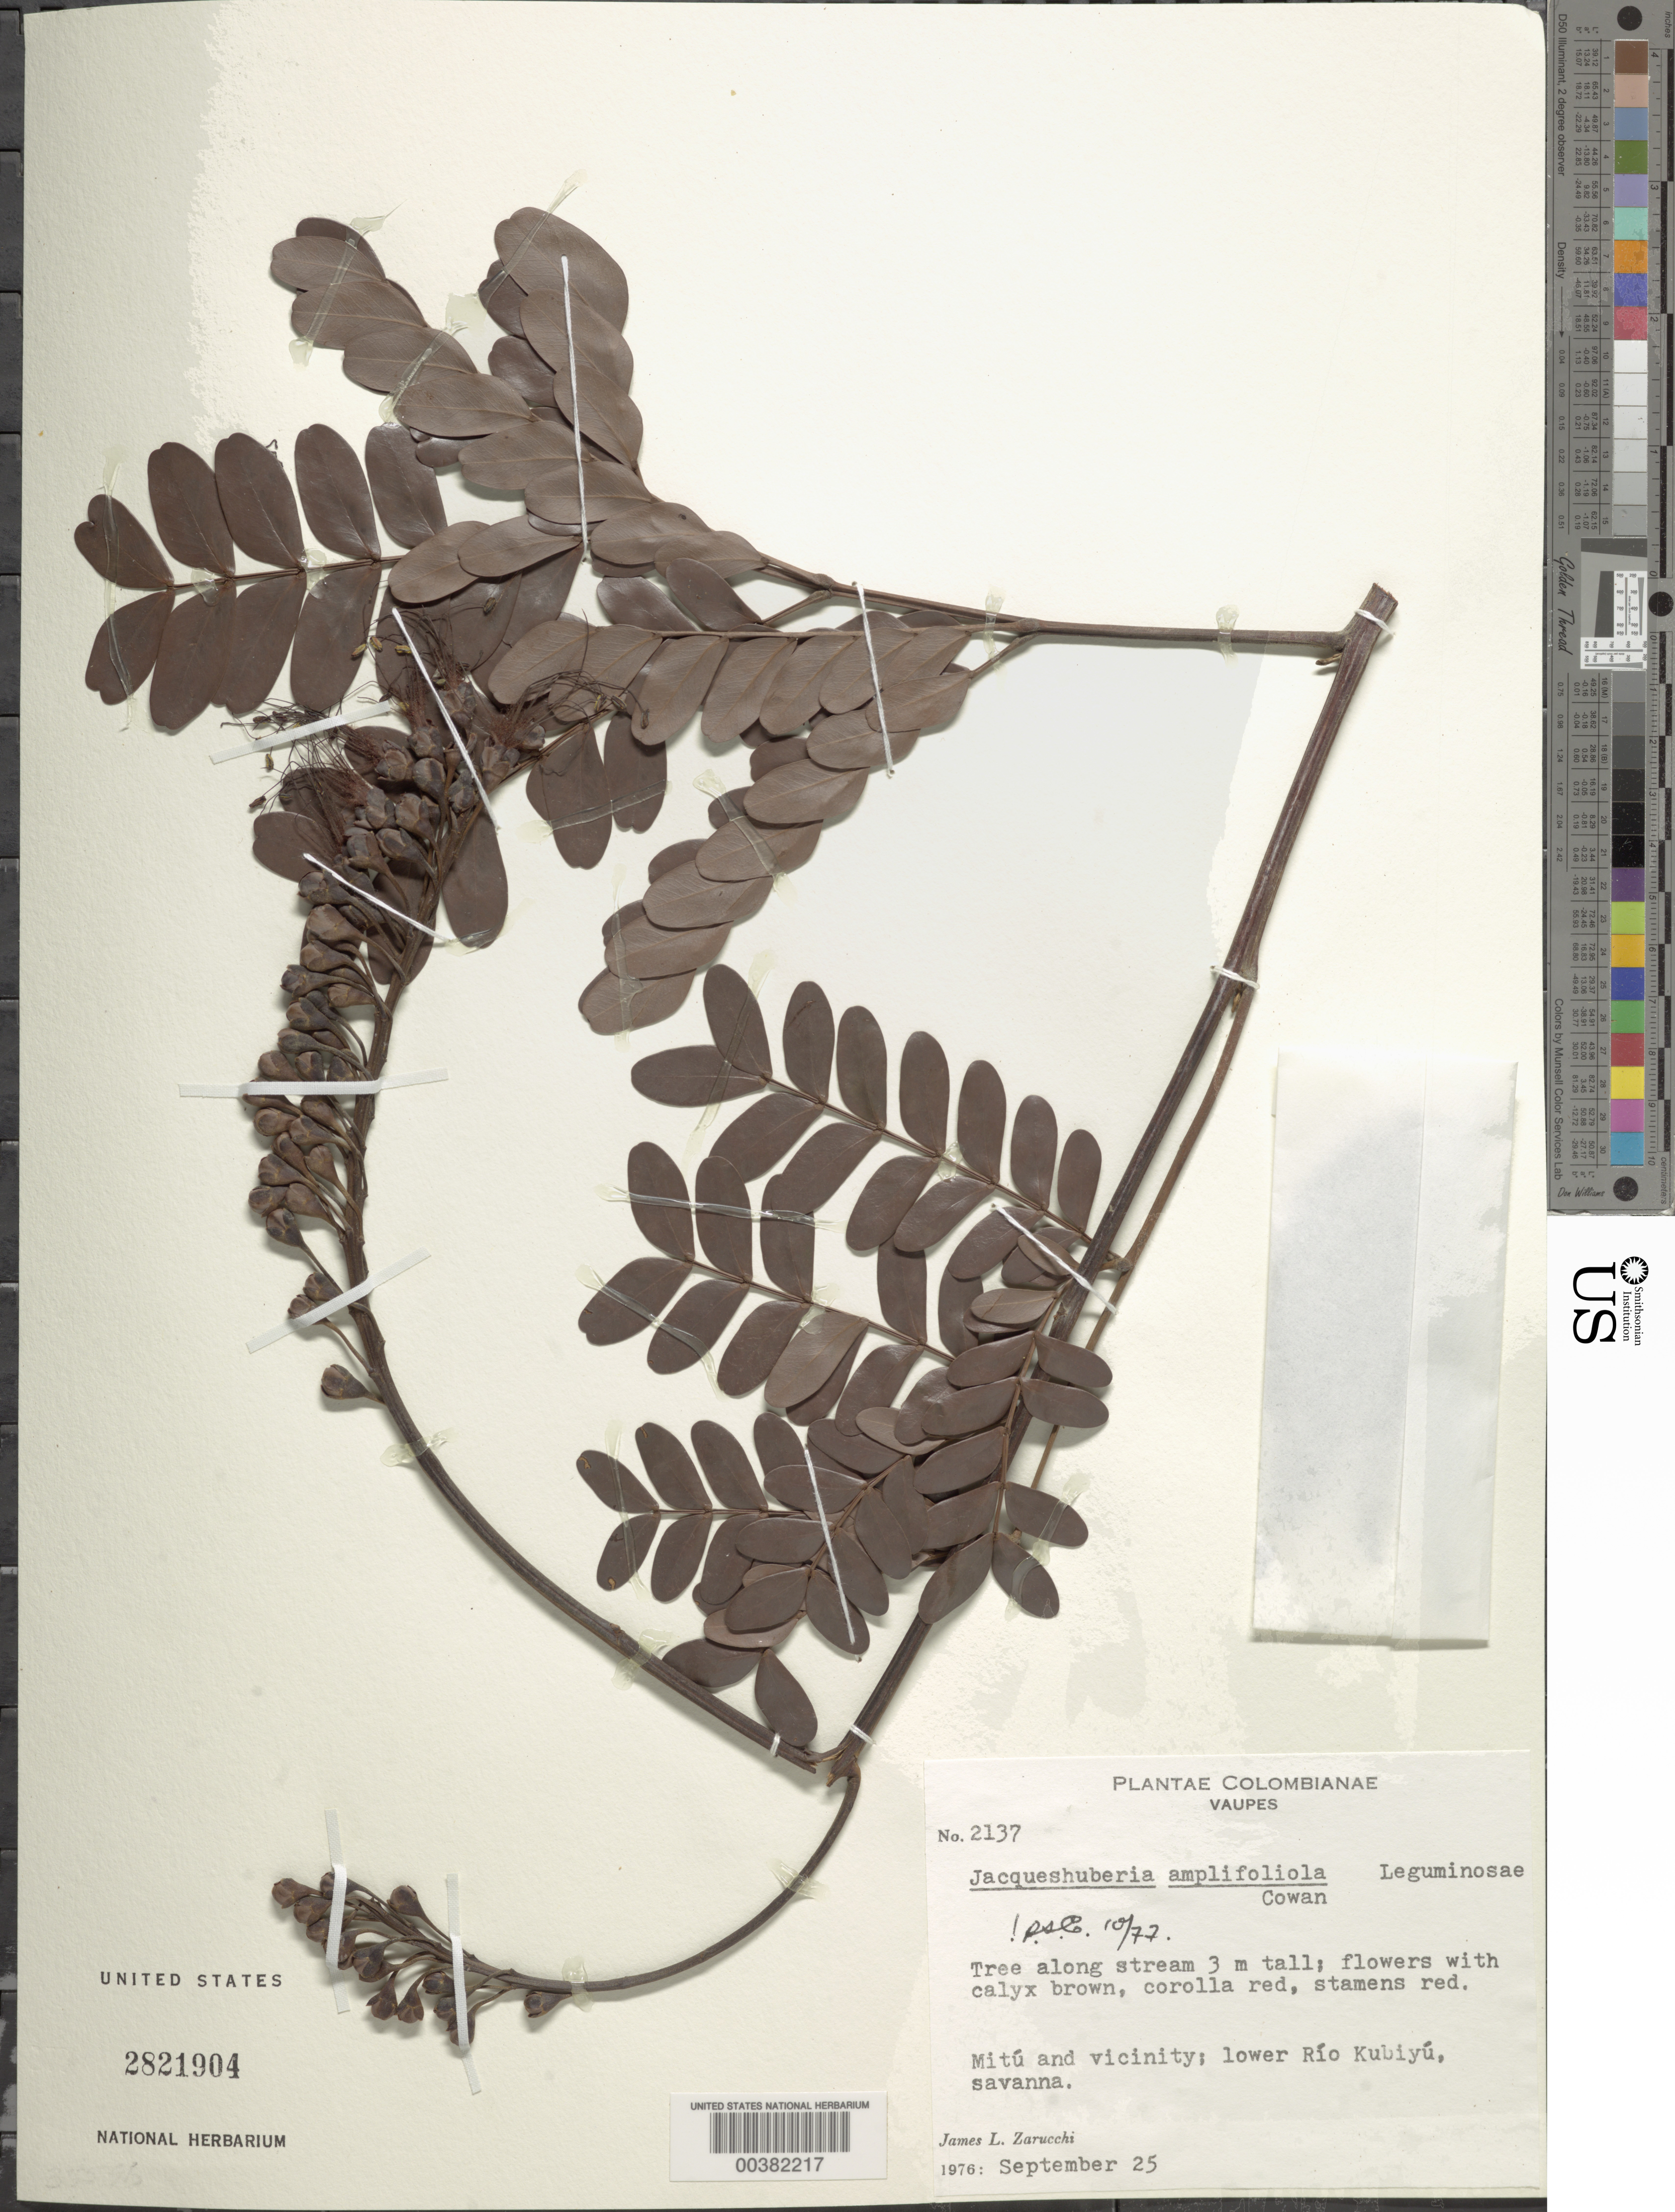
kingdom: Plantae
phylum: Tracheophyta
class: Magnoliopsida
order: Fabales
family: Fabaceae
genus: Jacqueshuberia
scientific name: Jacqueshuberia amplifoliola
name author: R.S. Cowan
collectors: J. L. Zarucchi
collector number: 2137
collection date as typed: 25 Sep 1976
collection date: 1976-09-25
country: Colombia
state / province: Vaupés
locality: Mitu and vicinity; lower Rio Kubiyu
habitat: Savanna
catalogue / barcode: US 2821904